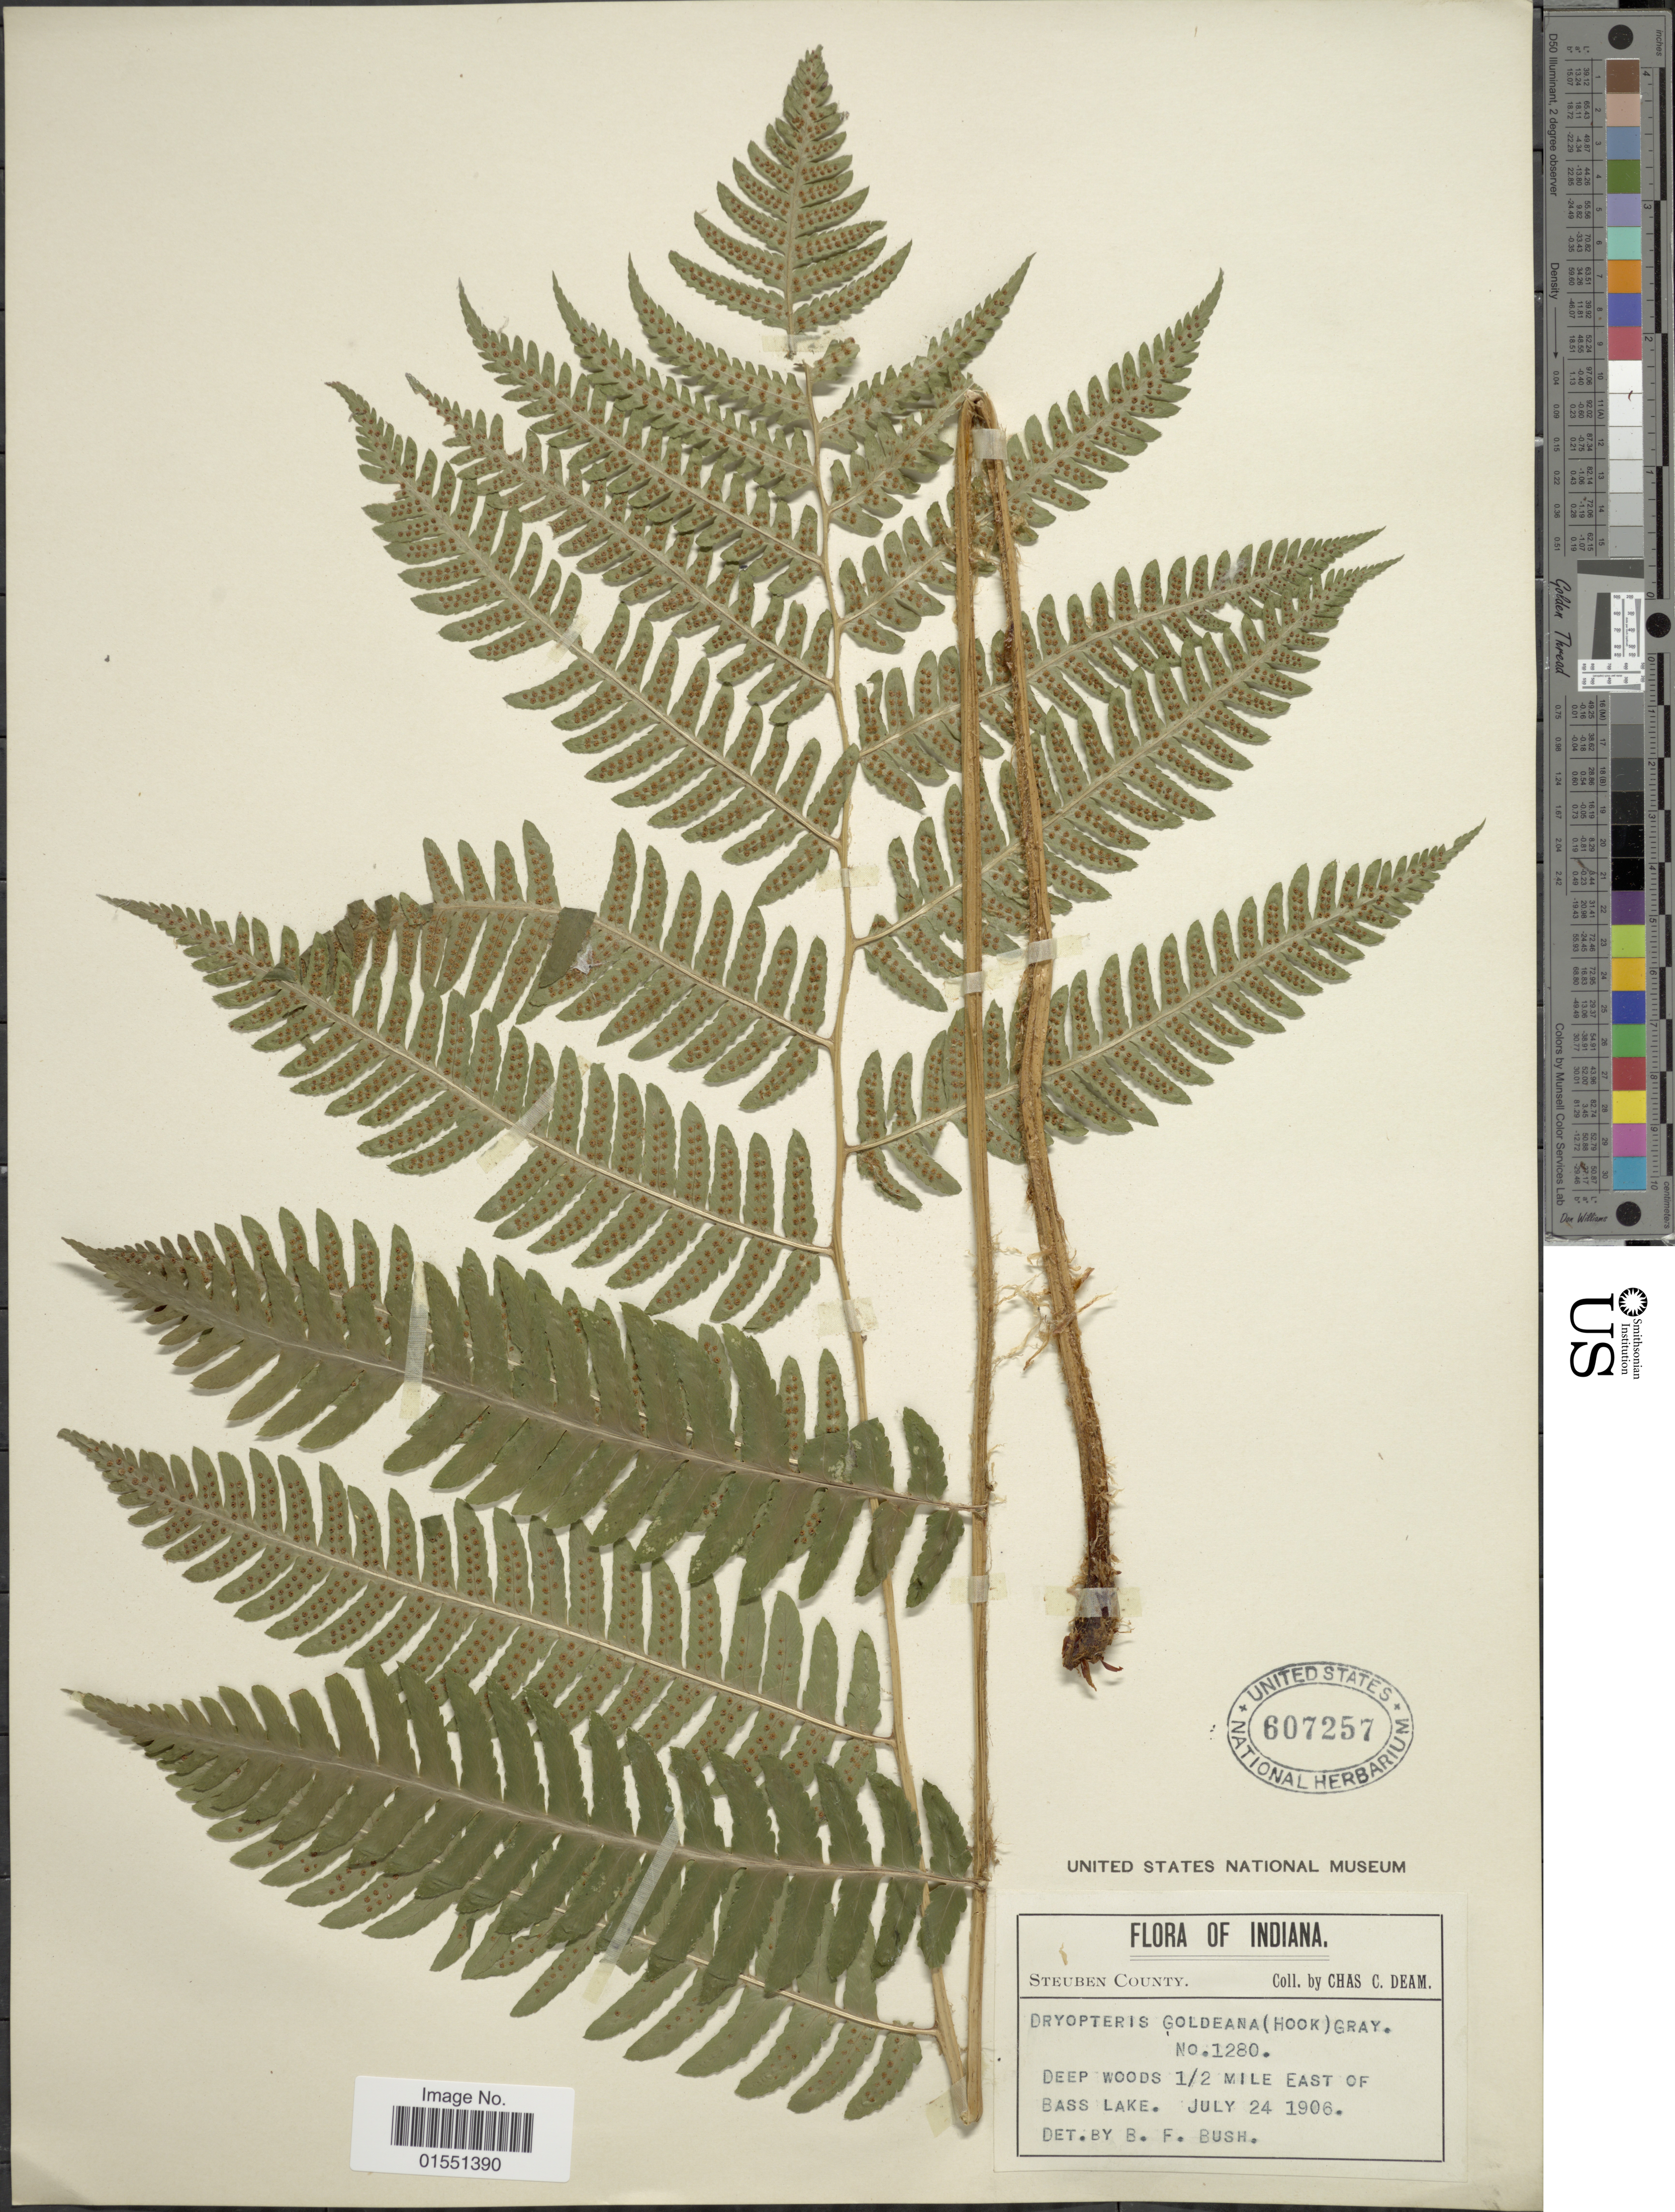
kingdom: Plantae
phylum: Tracheophyta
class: Polypodiopsida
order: Polypodiales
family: Dryopteridaceae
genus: Dryopteris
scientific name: Dryopteris goldiana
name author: (Hook. ex Goldie) A. Gray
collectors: C. C. Deam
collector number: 1280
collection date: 1906-07-24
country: United States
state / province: Indiana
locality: Steuben County. Deep woods ½ mile East of Bass Lake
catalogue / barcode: US 607257